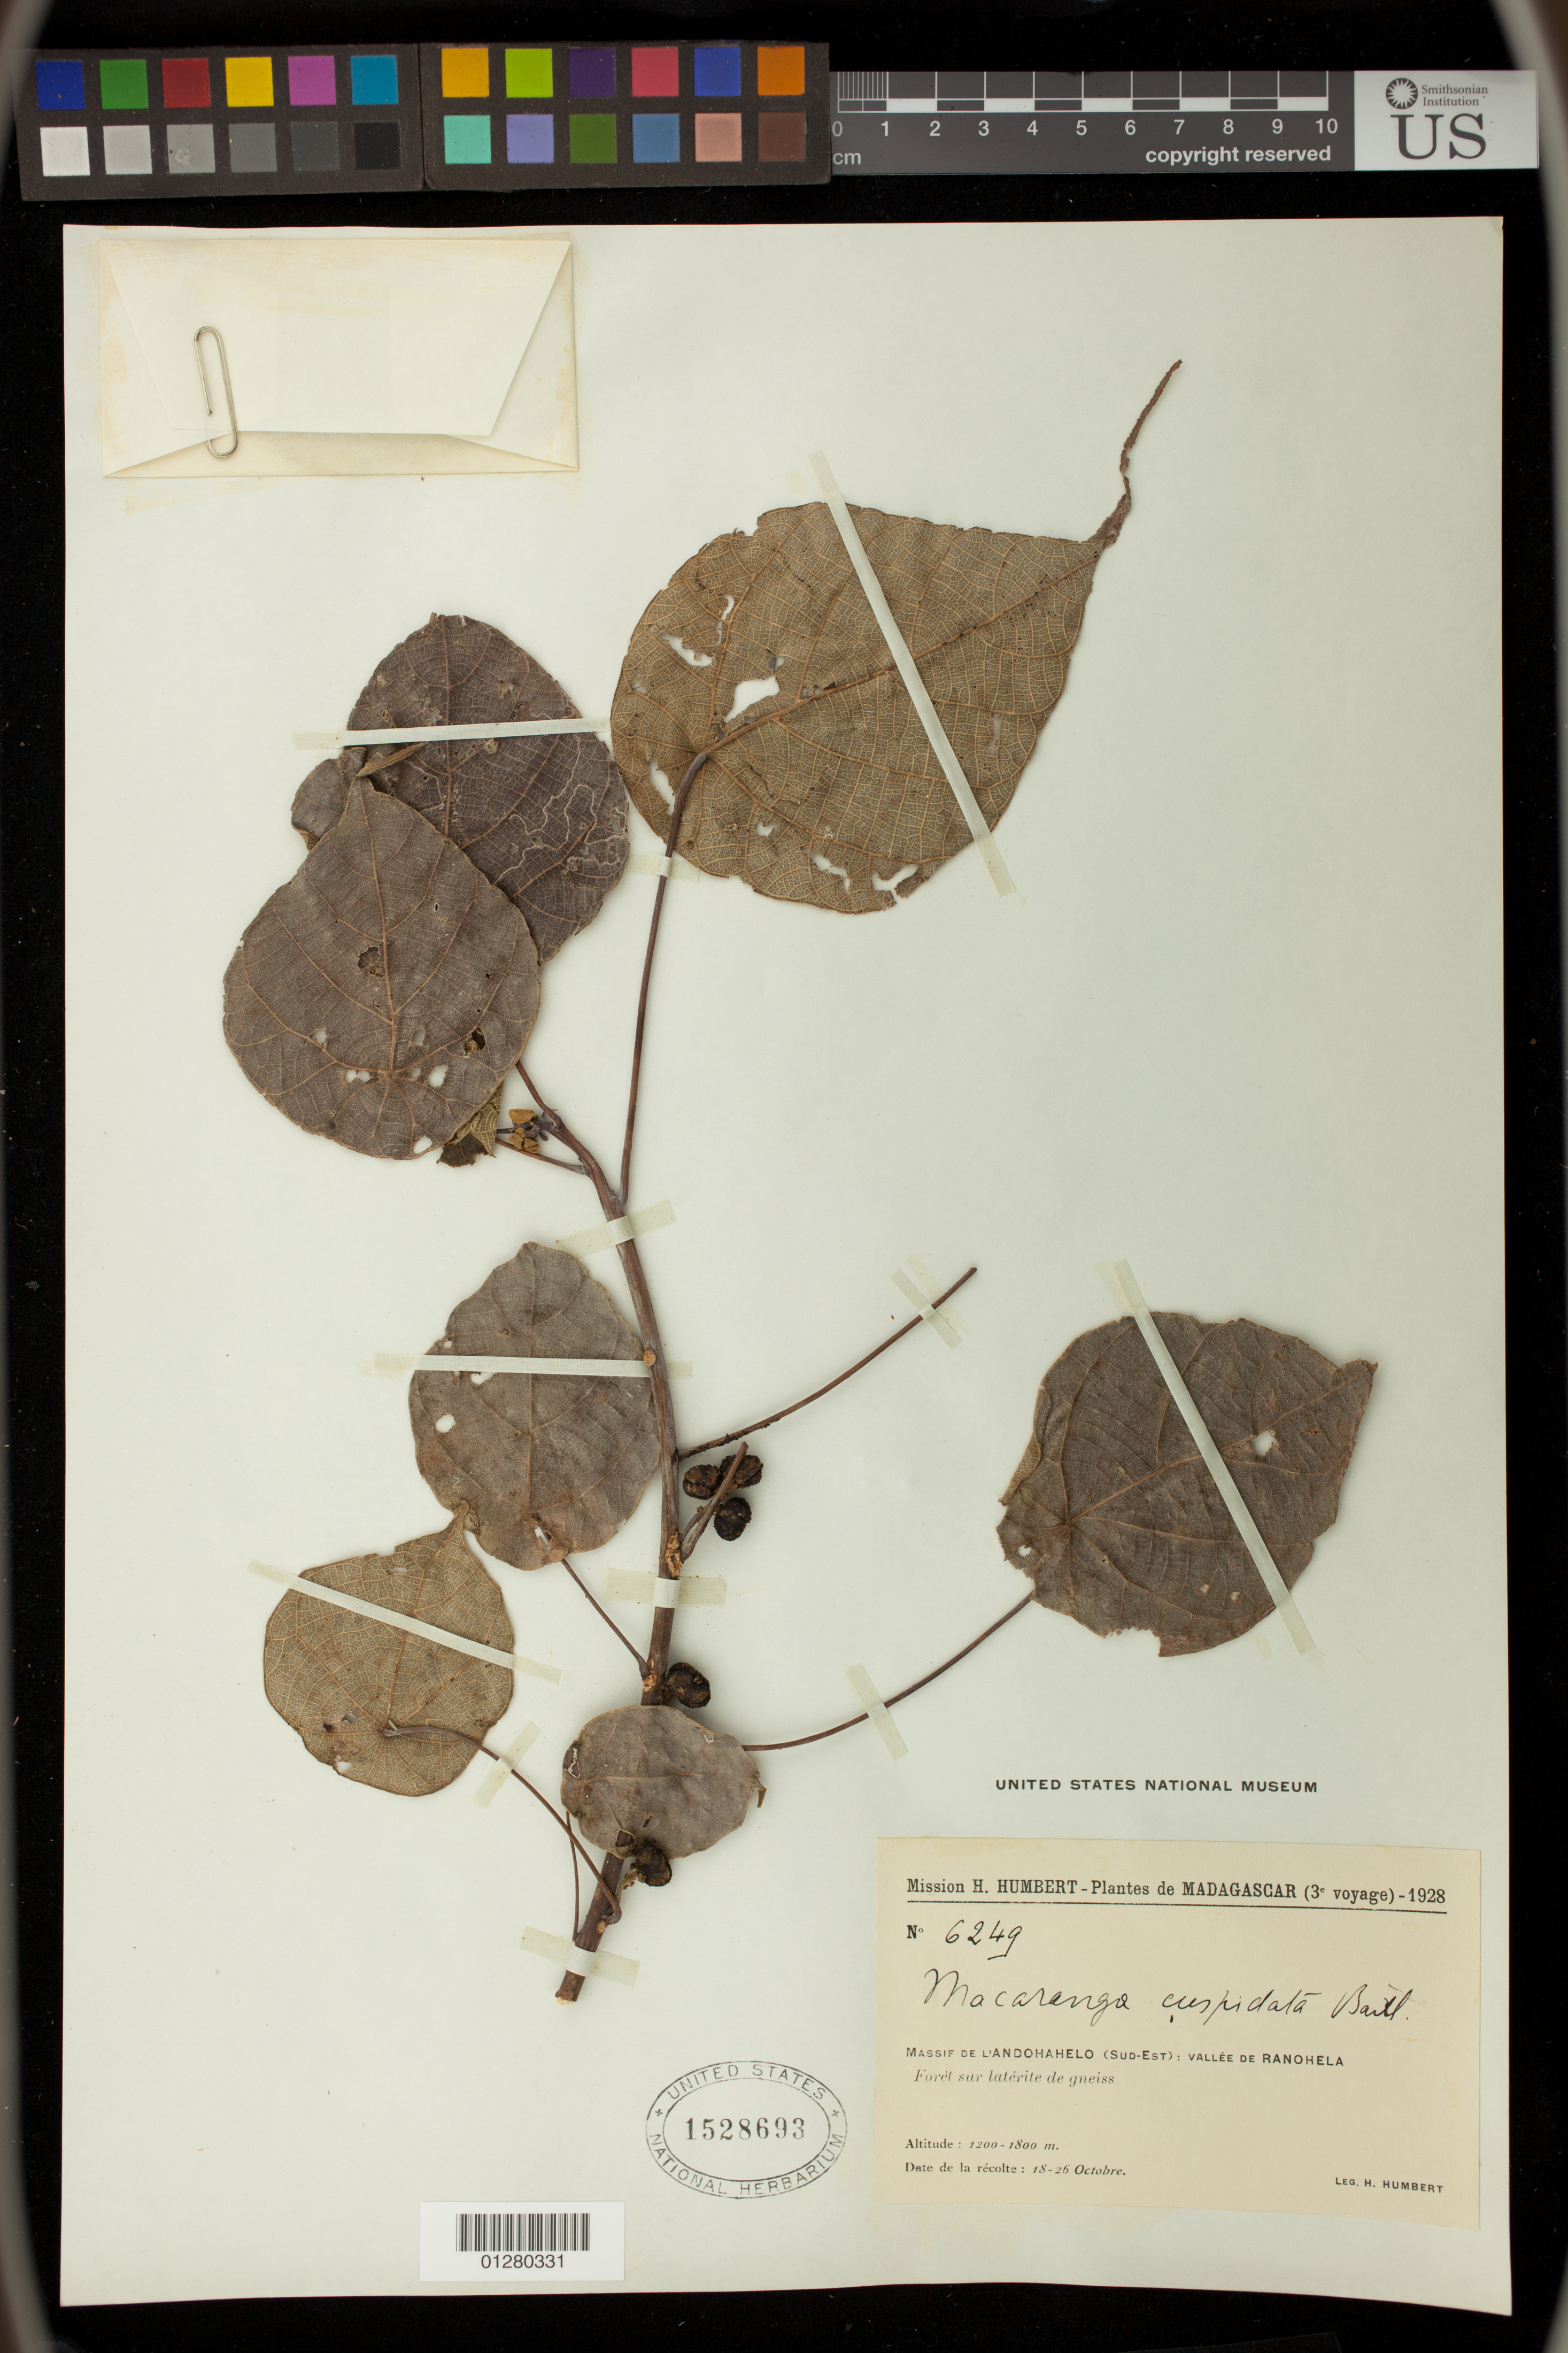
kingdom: Plantae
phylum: Tracheophyta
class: Magnoliopsida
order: Malpighiales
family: Euphorbiaceae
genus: Macaranga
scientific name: Macaranga cuspidata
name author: Boivin ex Baill.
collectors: H. Humbert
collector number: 6249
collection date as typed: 18 Oct 1928 to 26 Oct 1928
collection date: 1928-10-18/1928-10-26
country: Madagascar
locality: Massif de l'Andohahelo (Sud-Est): Vallée de Ranohela.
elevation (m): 1200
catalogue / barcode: US 1528693